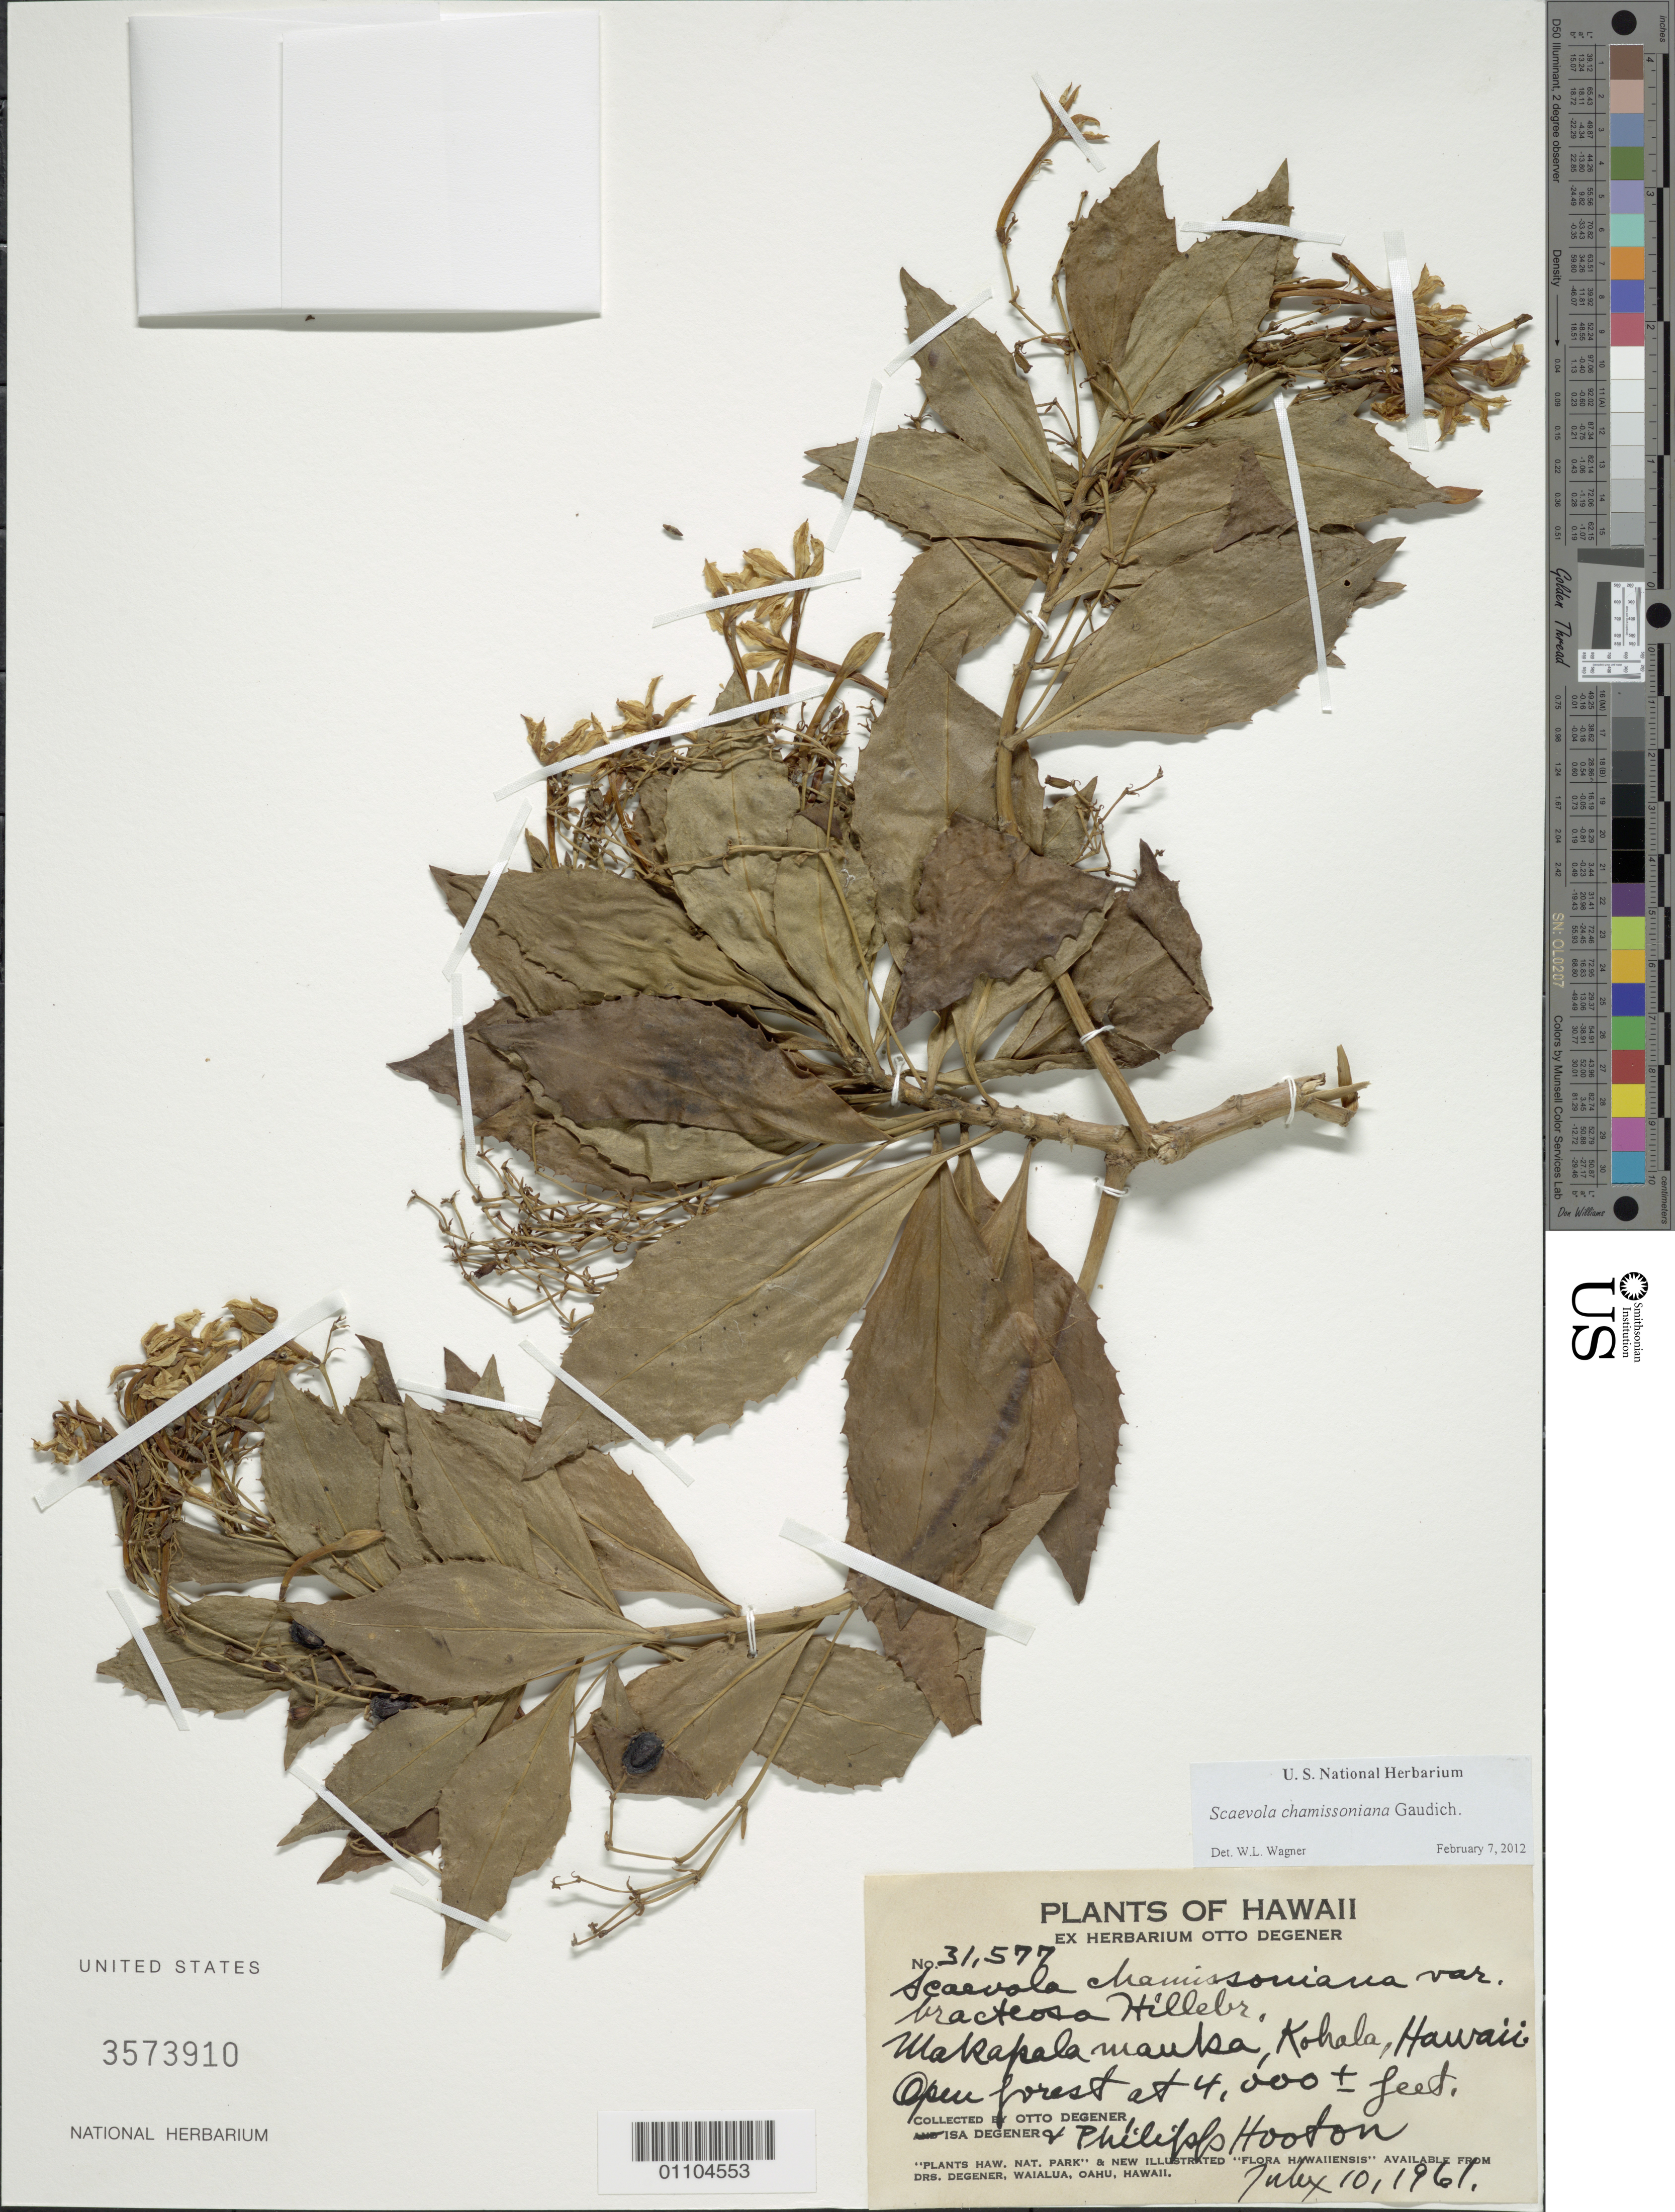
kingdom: Plantae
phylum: Tracheophyta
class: Magnoliopsida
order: Asterales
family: Goodeniaceae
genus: Scaevola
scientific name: Scaevola chamissoniana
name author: Gaudich.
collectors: O. Degener, I. Degener & P. Hooton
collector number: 31577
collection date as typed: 10 Jul 1961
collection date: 1961-07-10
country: United States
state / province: Hawaii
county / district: Hawaii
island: Hawaii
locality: Makapala manka, Kohala.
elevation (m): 1219.2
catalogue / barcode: US 3573910